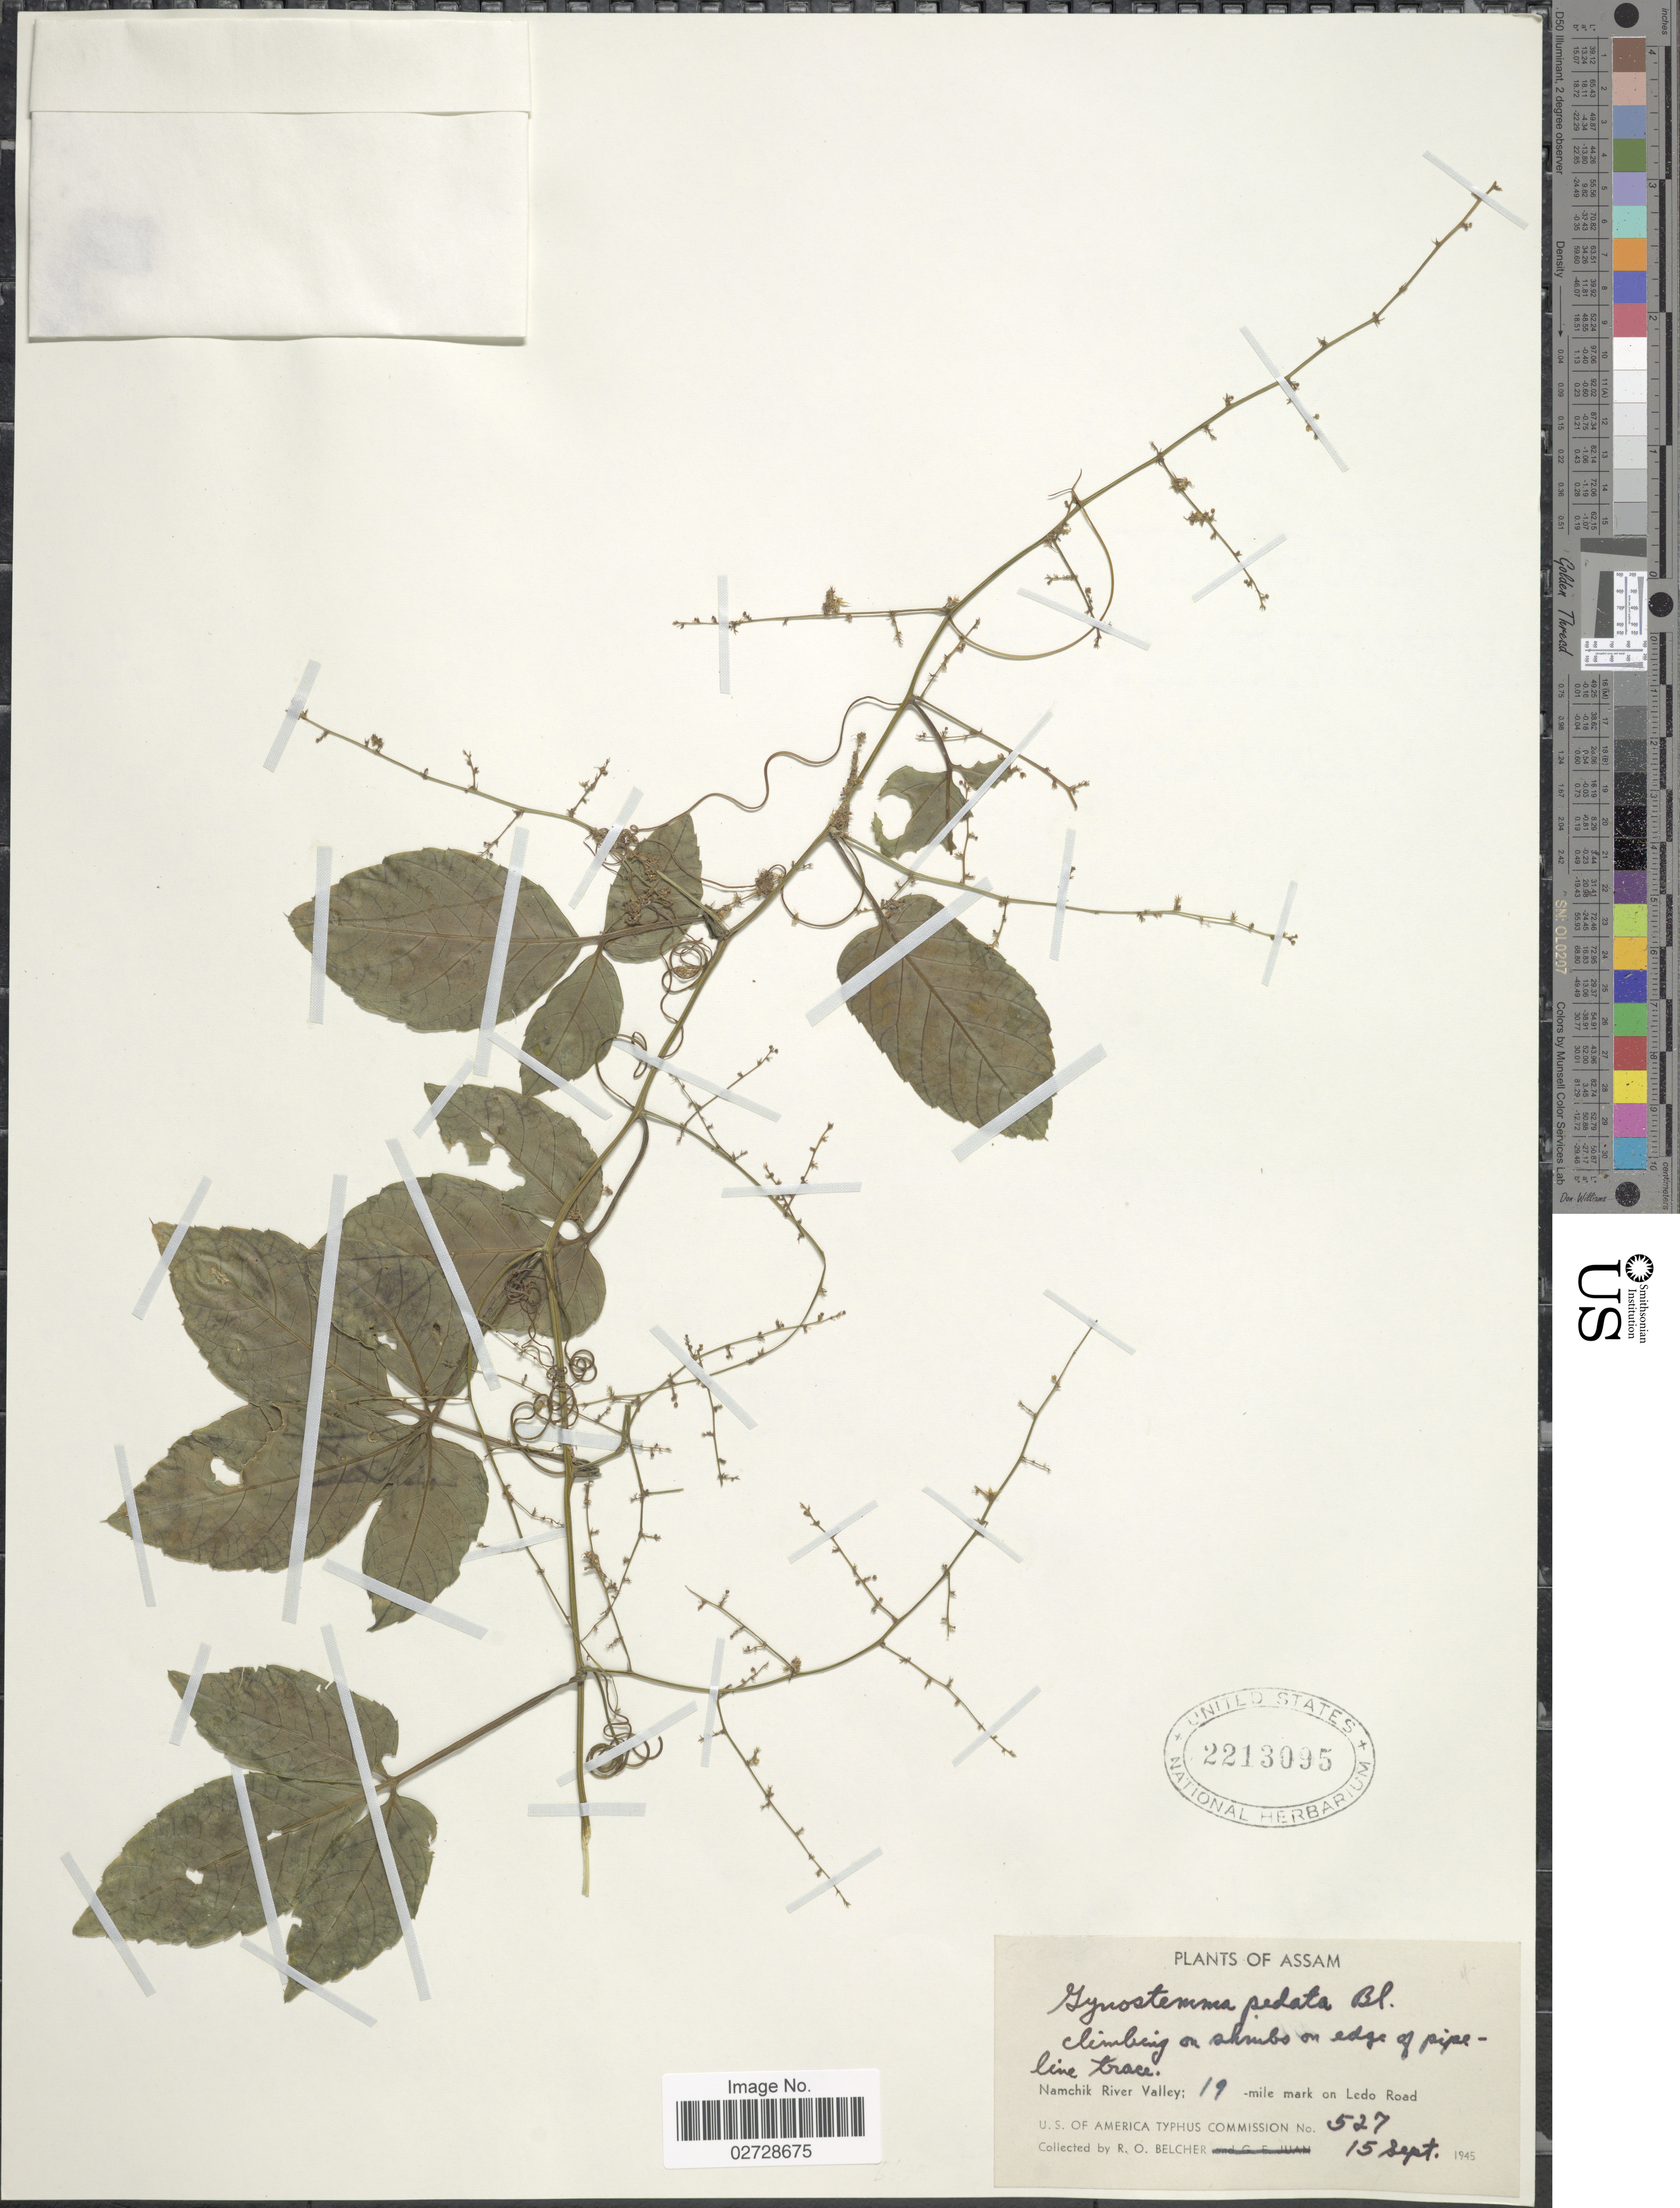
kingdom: Plantae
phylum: Tracheophyta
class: Magnoliopsida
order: Cucurbitales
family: Cucurbitaceae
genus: Gynostemma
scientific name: Gynostemma pentaphyllum var. pentaphyllum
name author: (Thunb.) Makino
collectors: R. Belcher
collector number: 527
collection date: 1945-09-15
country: India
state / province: Assam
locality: On edge of pipe-line trace, Namchick River Valley: 19-mile mark on Ledo Road.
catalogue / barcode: US 2213095